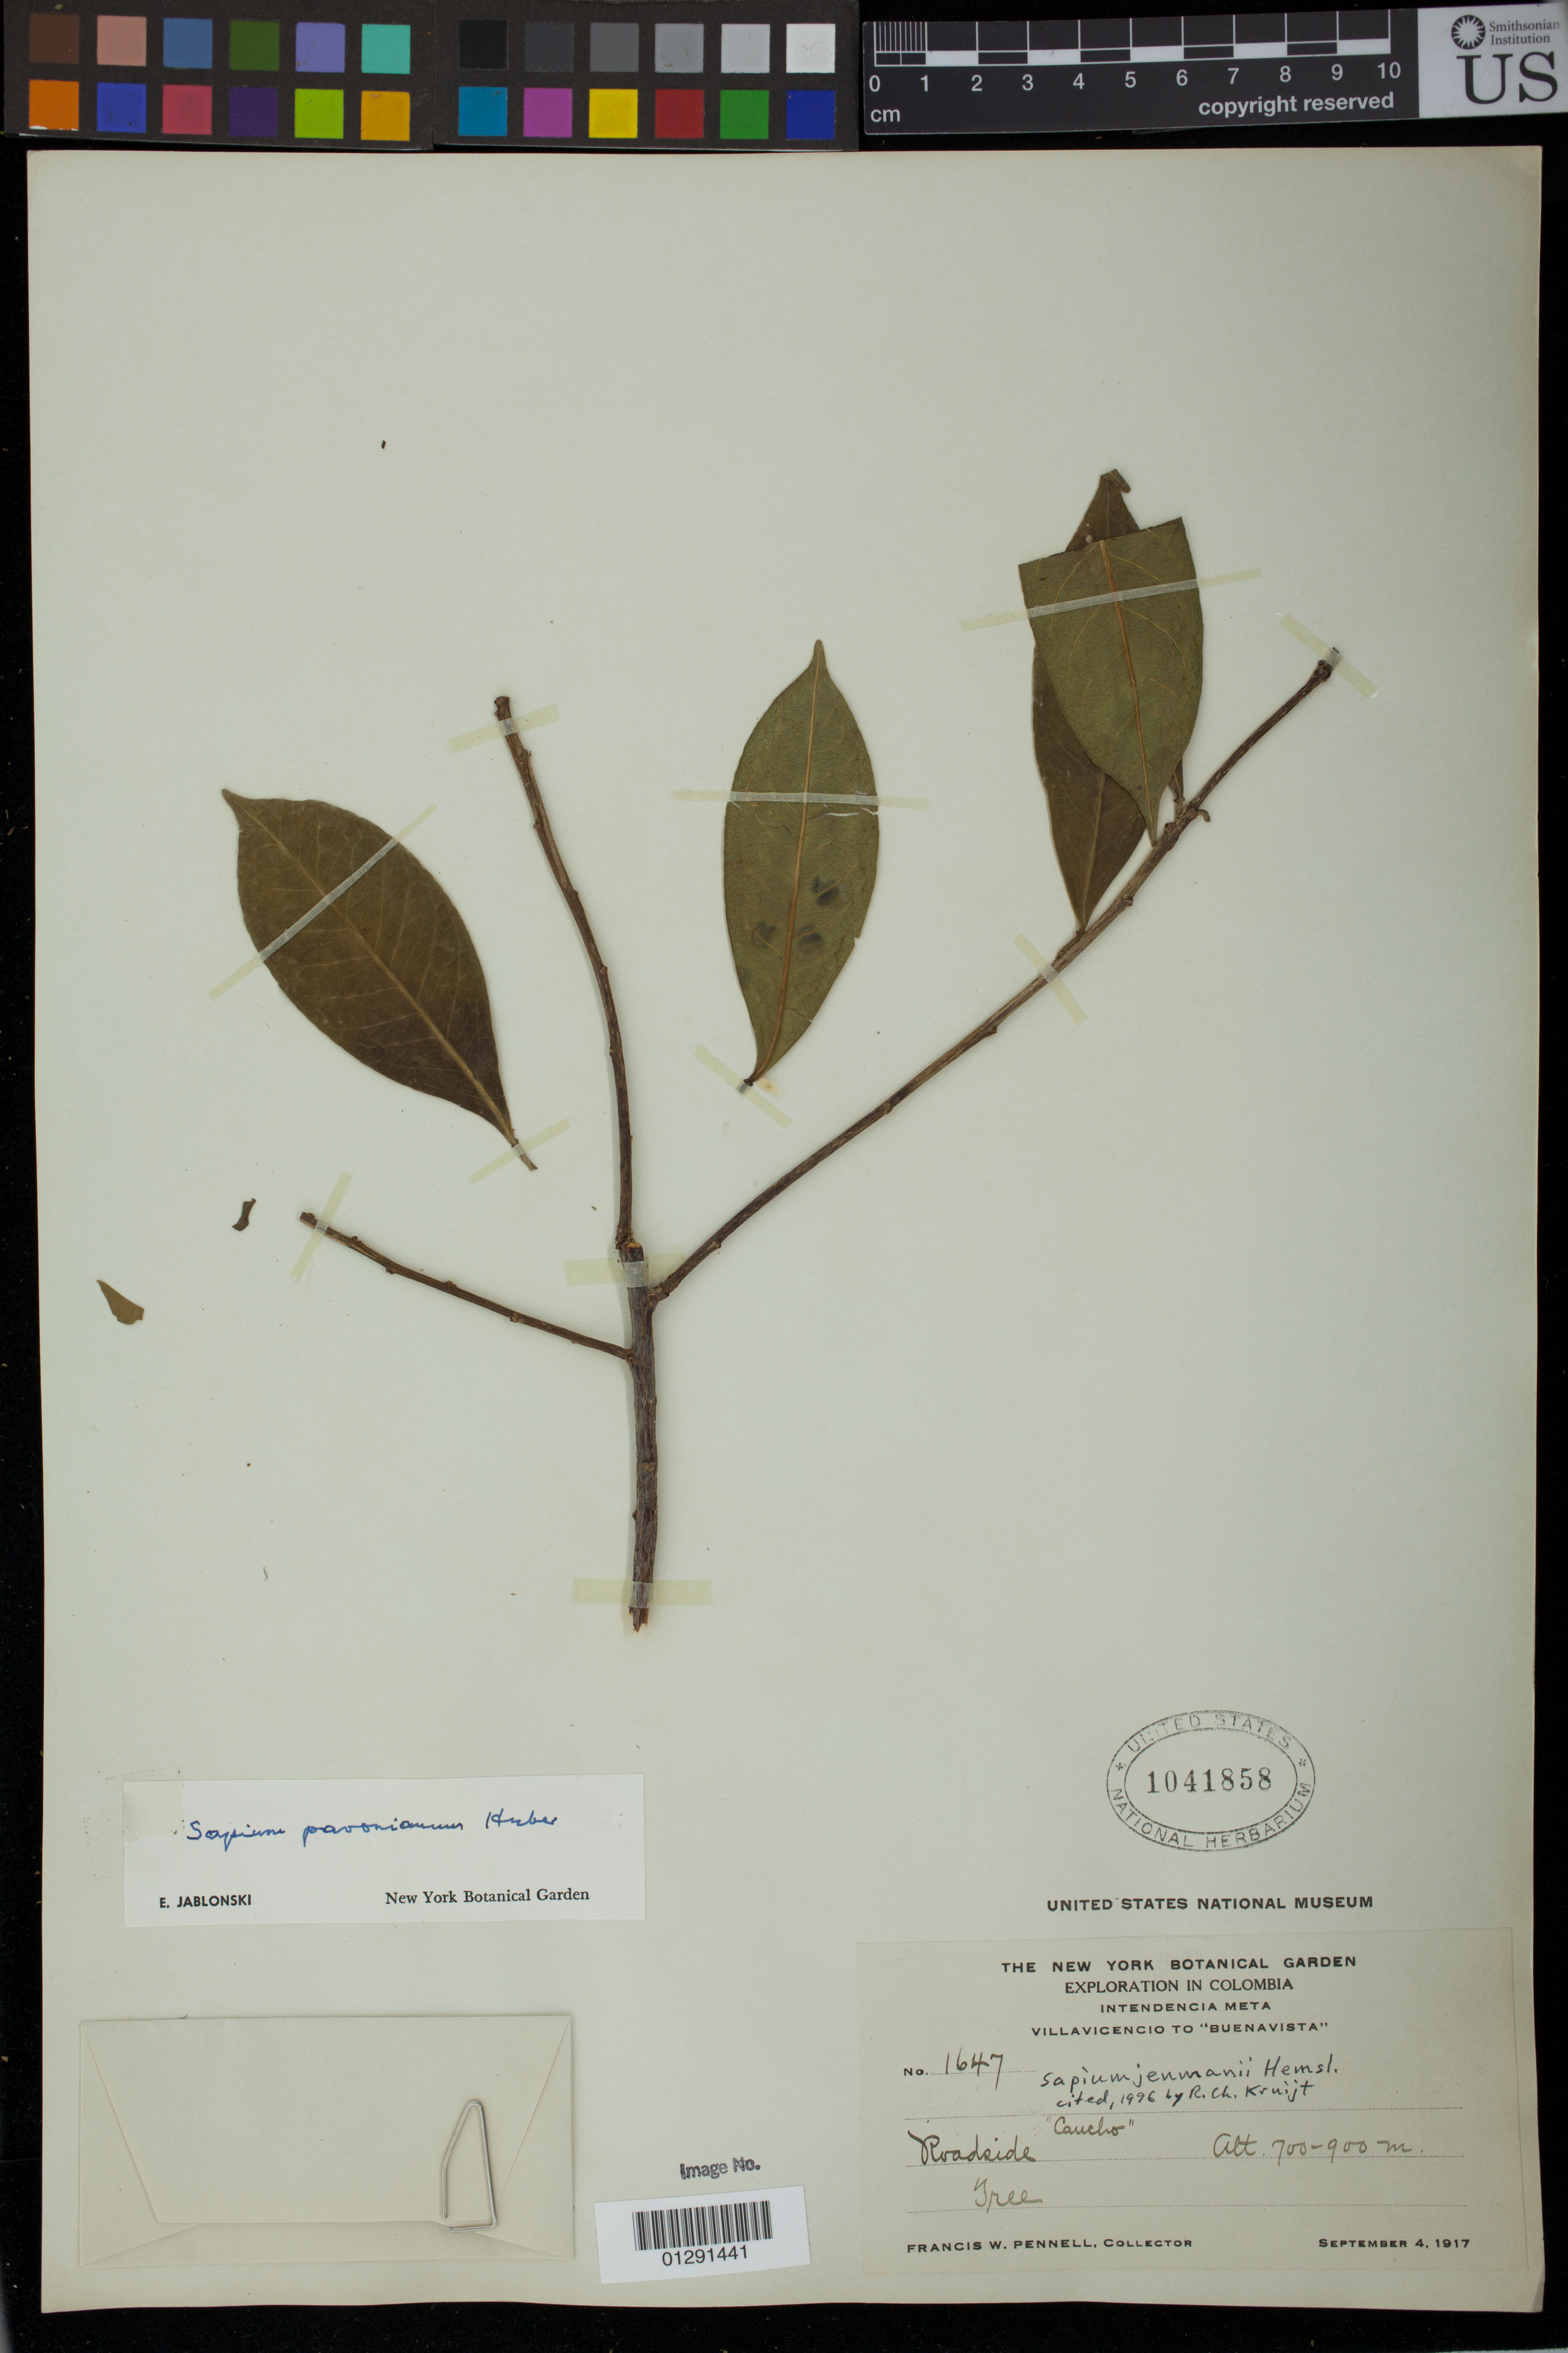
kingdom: Plantae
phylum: Tracheophyta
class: Magnoliopsida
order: Malpighiales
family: Euphorbiaceae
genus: Sapium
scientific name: Sapium jenmanii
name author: Hemsl.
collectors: F. W. Pennell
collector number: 1647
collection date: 1917-09-04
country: Colombia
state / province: Meta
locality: Villavicencio to "Buenavista"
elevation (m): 700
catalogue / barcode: US 1041858